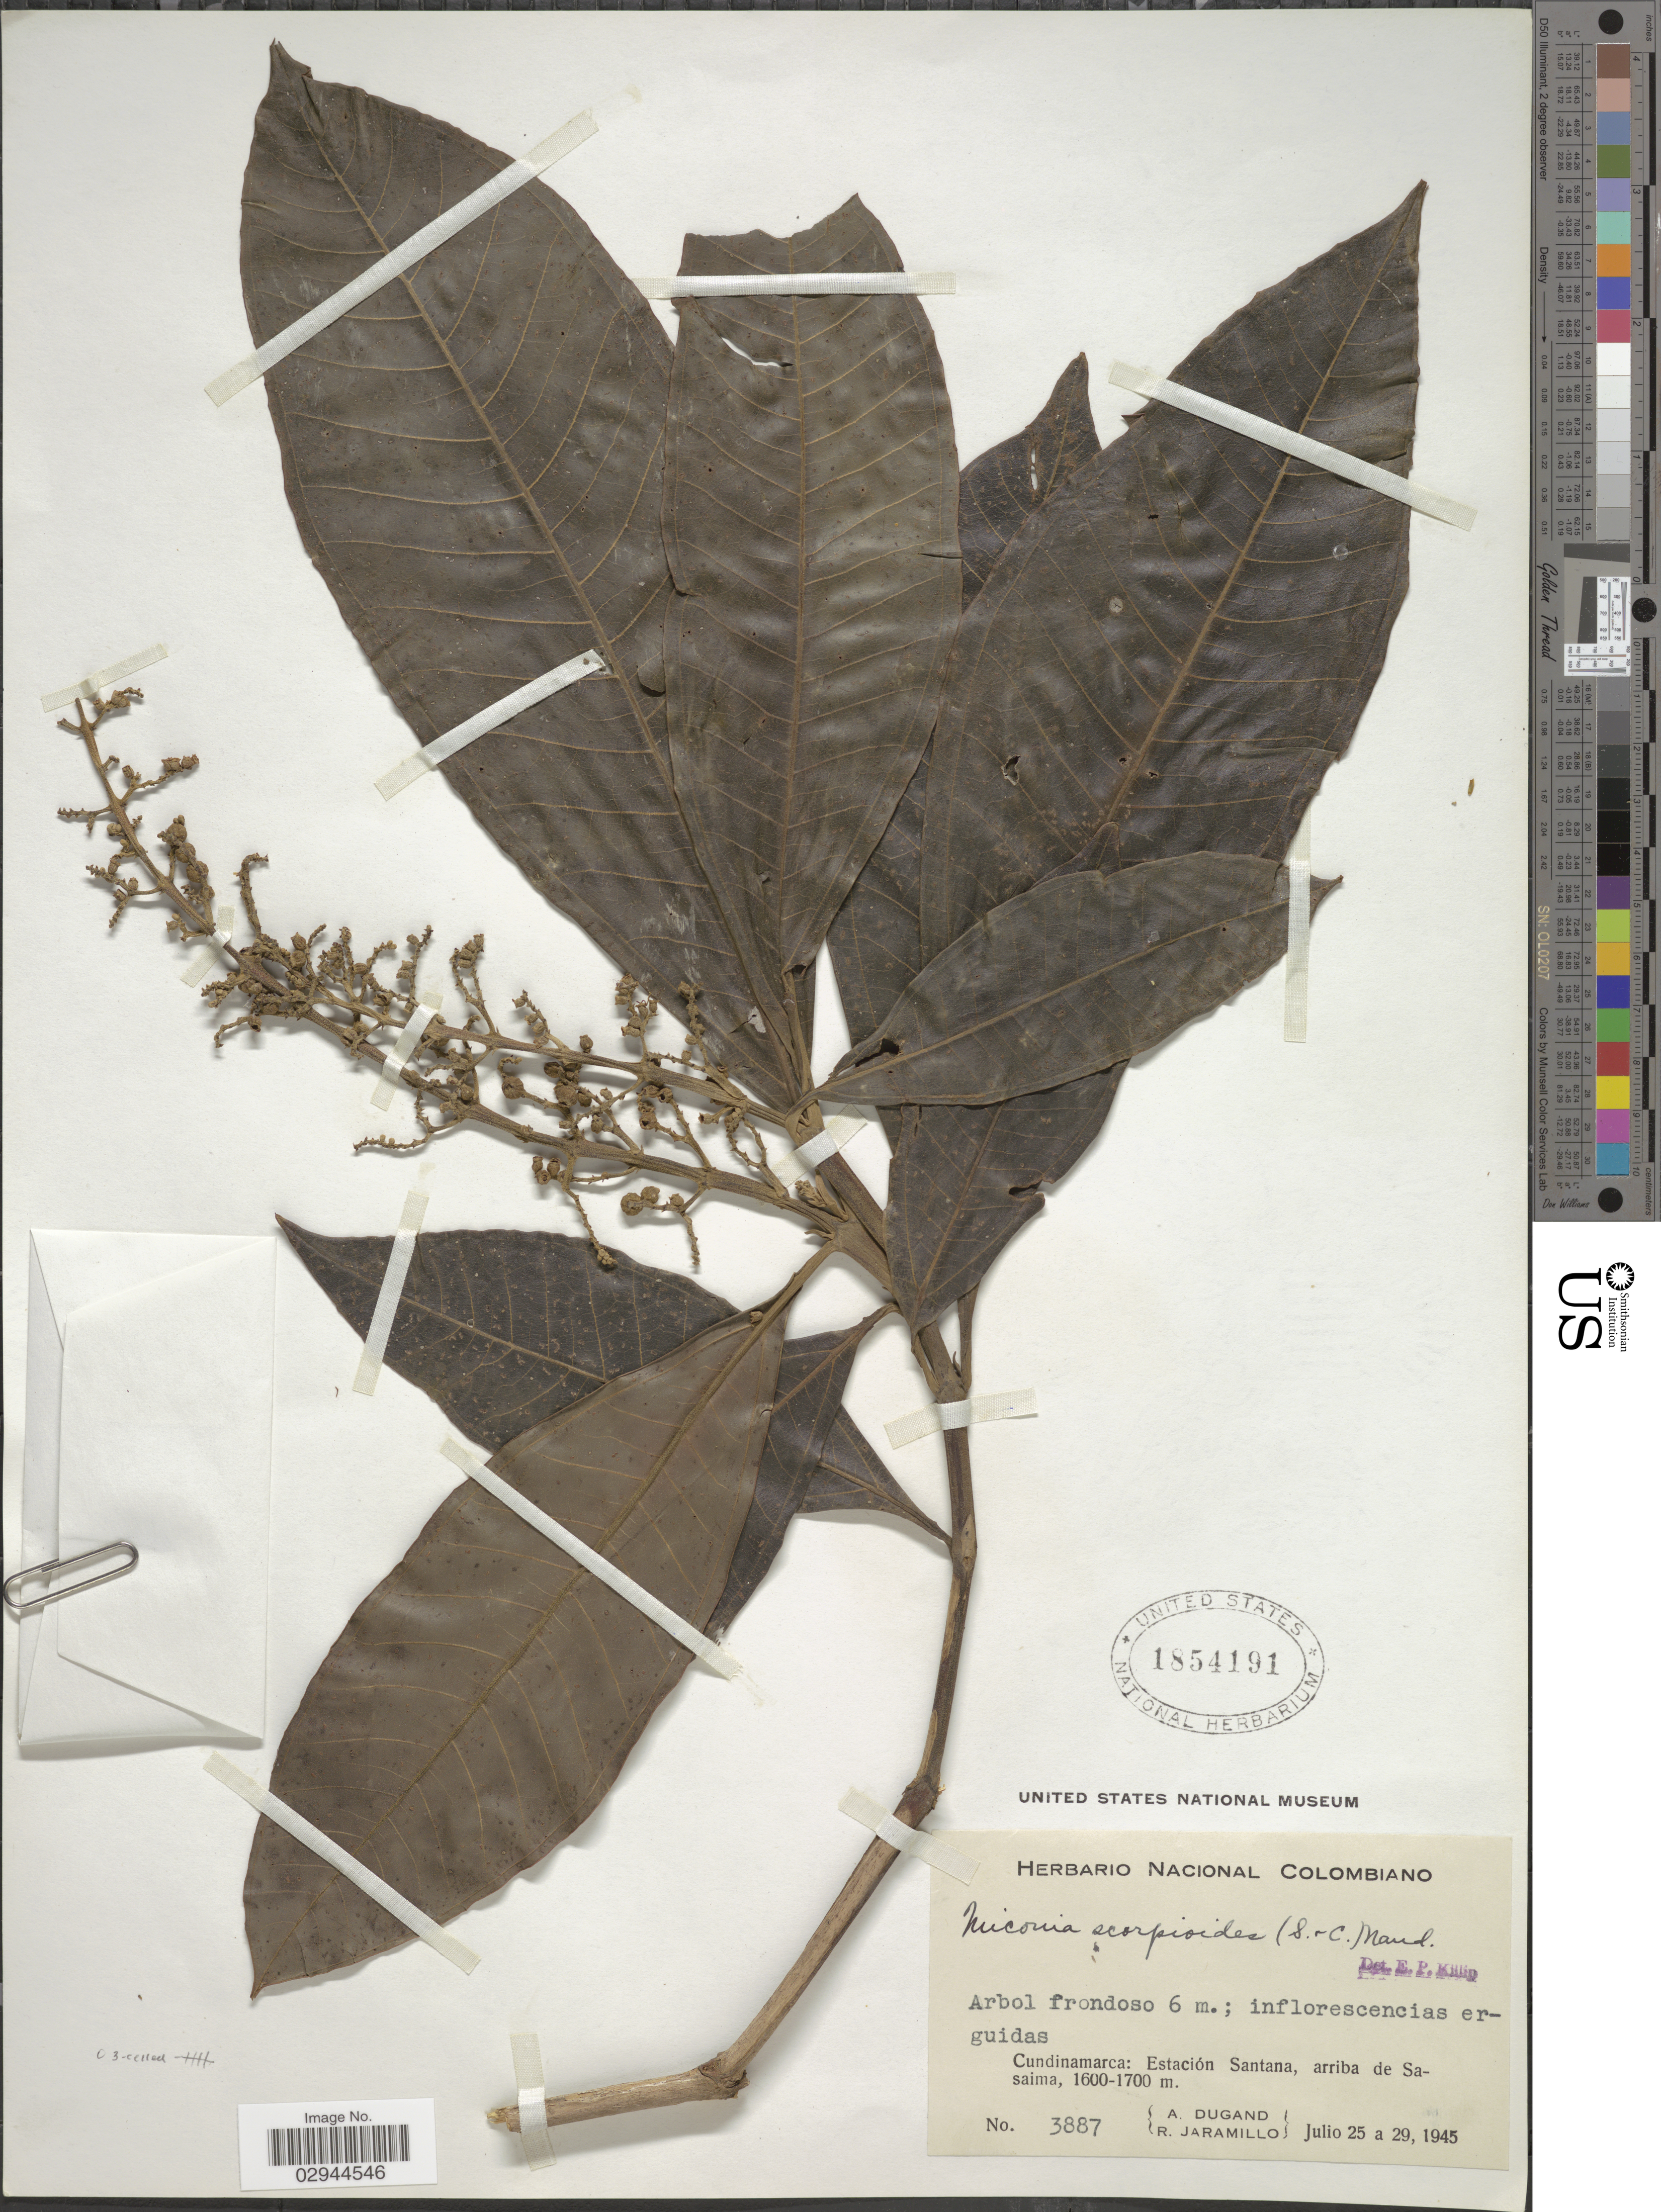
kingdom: Plantae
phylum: Tracheophyta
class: Magnoliopsida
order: Myrtales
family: Melastomataceae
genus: Miconia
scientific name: Miconia trinervia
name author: (Sw.) D. Don ex Loudon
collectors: A. Dugand & R. Jaramillo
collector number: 3887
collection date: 1945-07-25/1945-07-29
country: Colombia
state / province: Cundinamarca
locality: Estación Santana, arriba de Sasaima.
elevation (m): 1600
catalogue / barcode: US 1854191